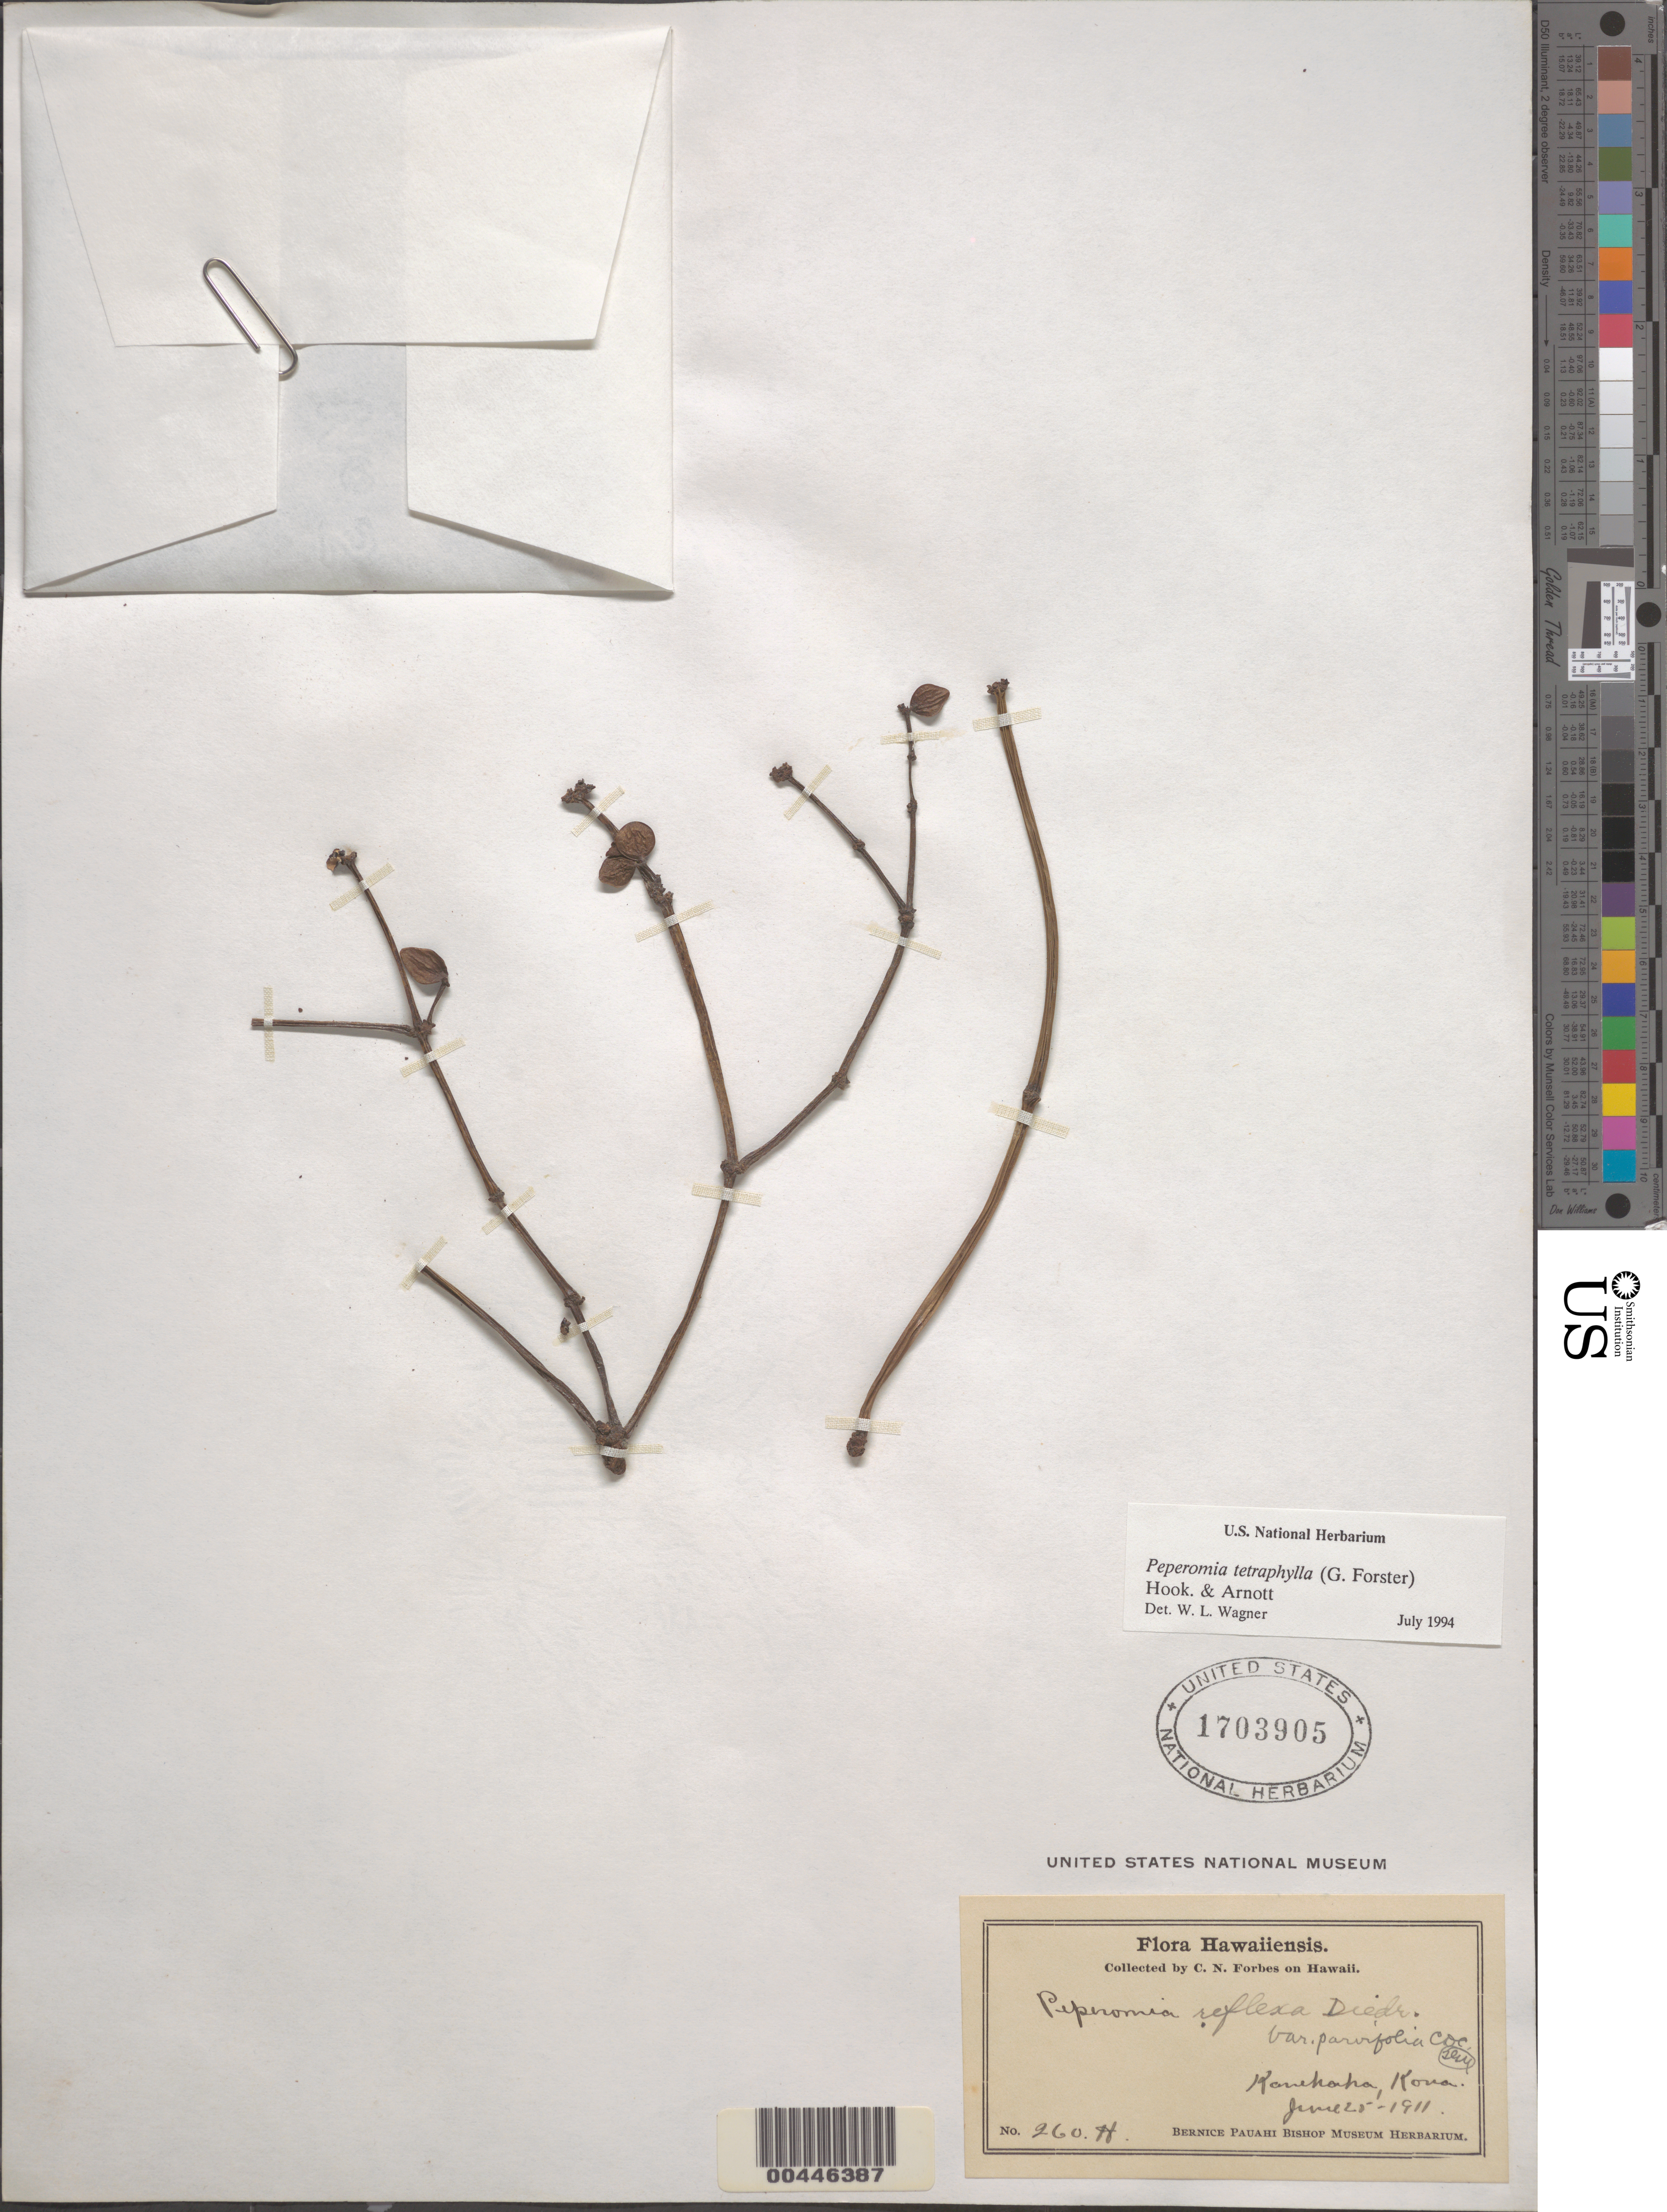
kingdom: Plantae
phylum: Tracheophyta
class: Magnoliopsida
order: Piperales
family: Piperaceae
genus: Peperomia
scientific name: Peperomia trichopus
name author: Trel. in J.F. Macbr.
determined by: Wagner, W. L., (BOT), Smithsonian Institution - National Museum of Natural History (UNITED STATES)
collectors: C. N. Forbes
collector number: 260.H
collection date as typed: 25 Jun 1911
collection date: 1911-06-25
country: United States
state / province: Hawaii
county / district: Hawaii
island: Hawaii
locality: Kanehaha, Kona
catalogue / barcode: US 1703905